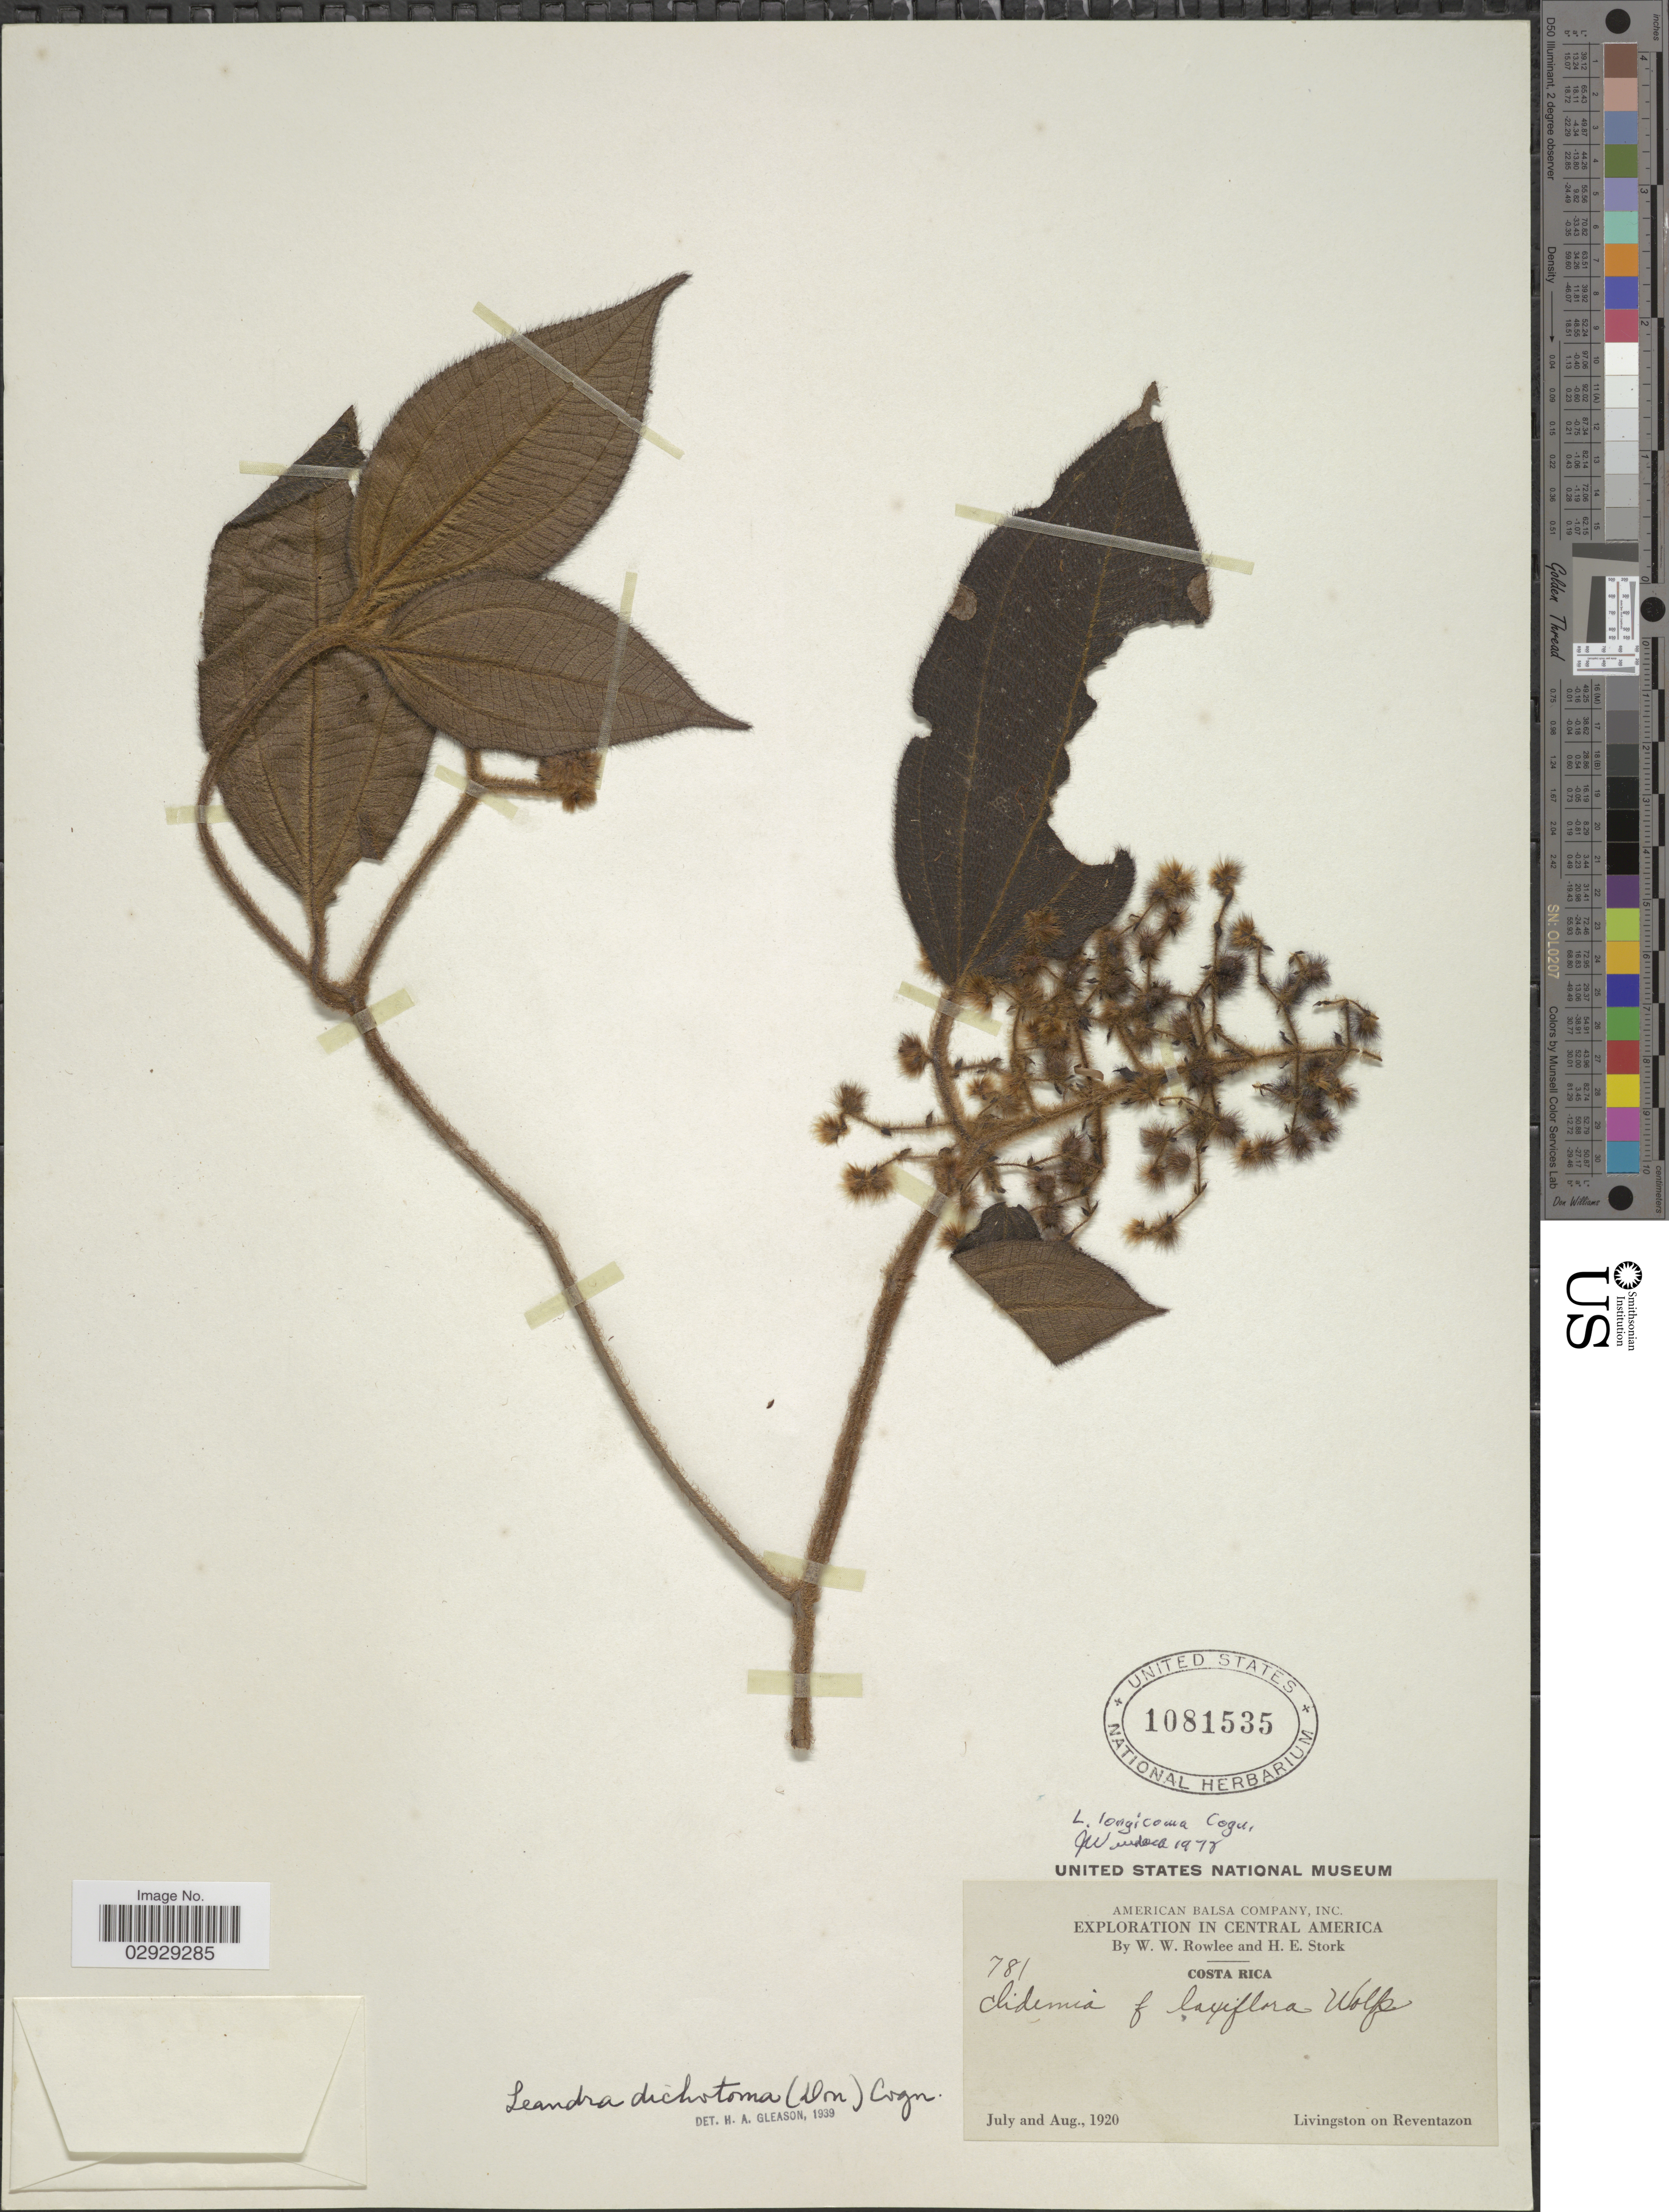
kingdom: Plantae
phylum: Tracheophyta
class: Magnoliopsida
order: Myrtales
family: Melastomataceae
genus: Leandra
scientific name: Leandra longicoma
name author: Cogn.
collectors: W. W. Rowlee & H. E. Stork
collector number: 781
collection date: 1920-07/1920-08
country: Costa Rica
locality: Livingston on Reventazon.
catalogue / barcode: US 1081535